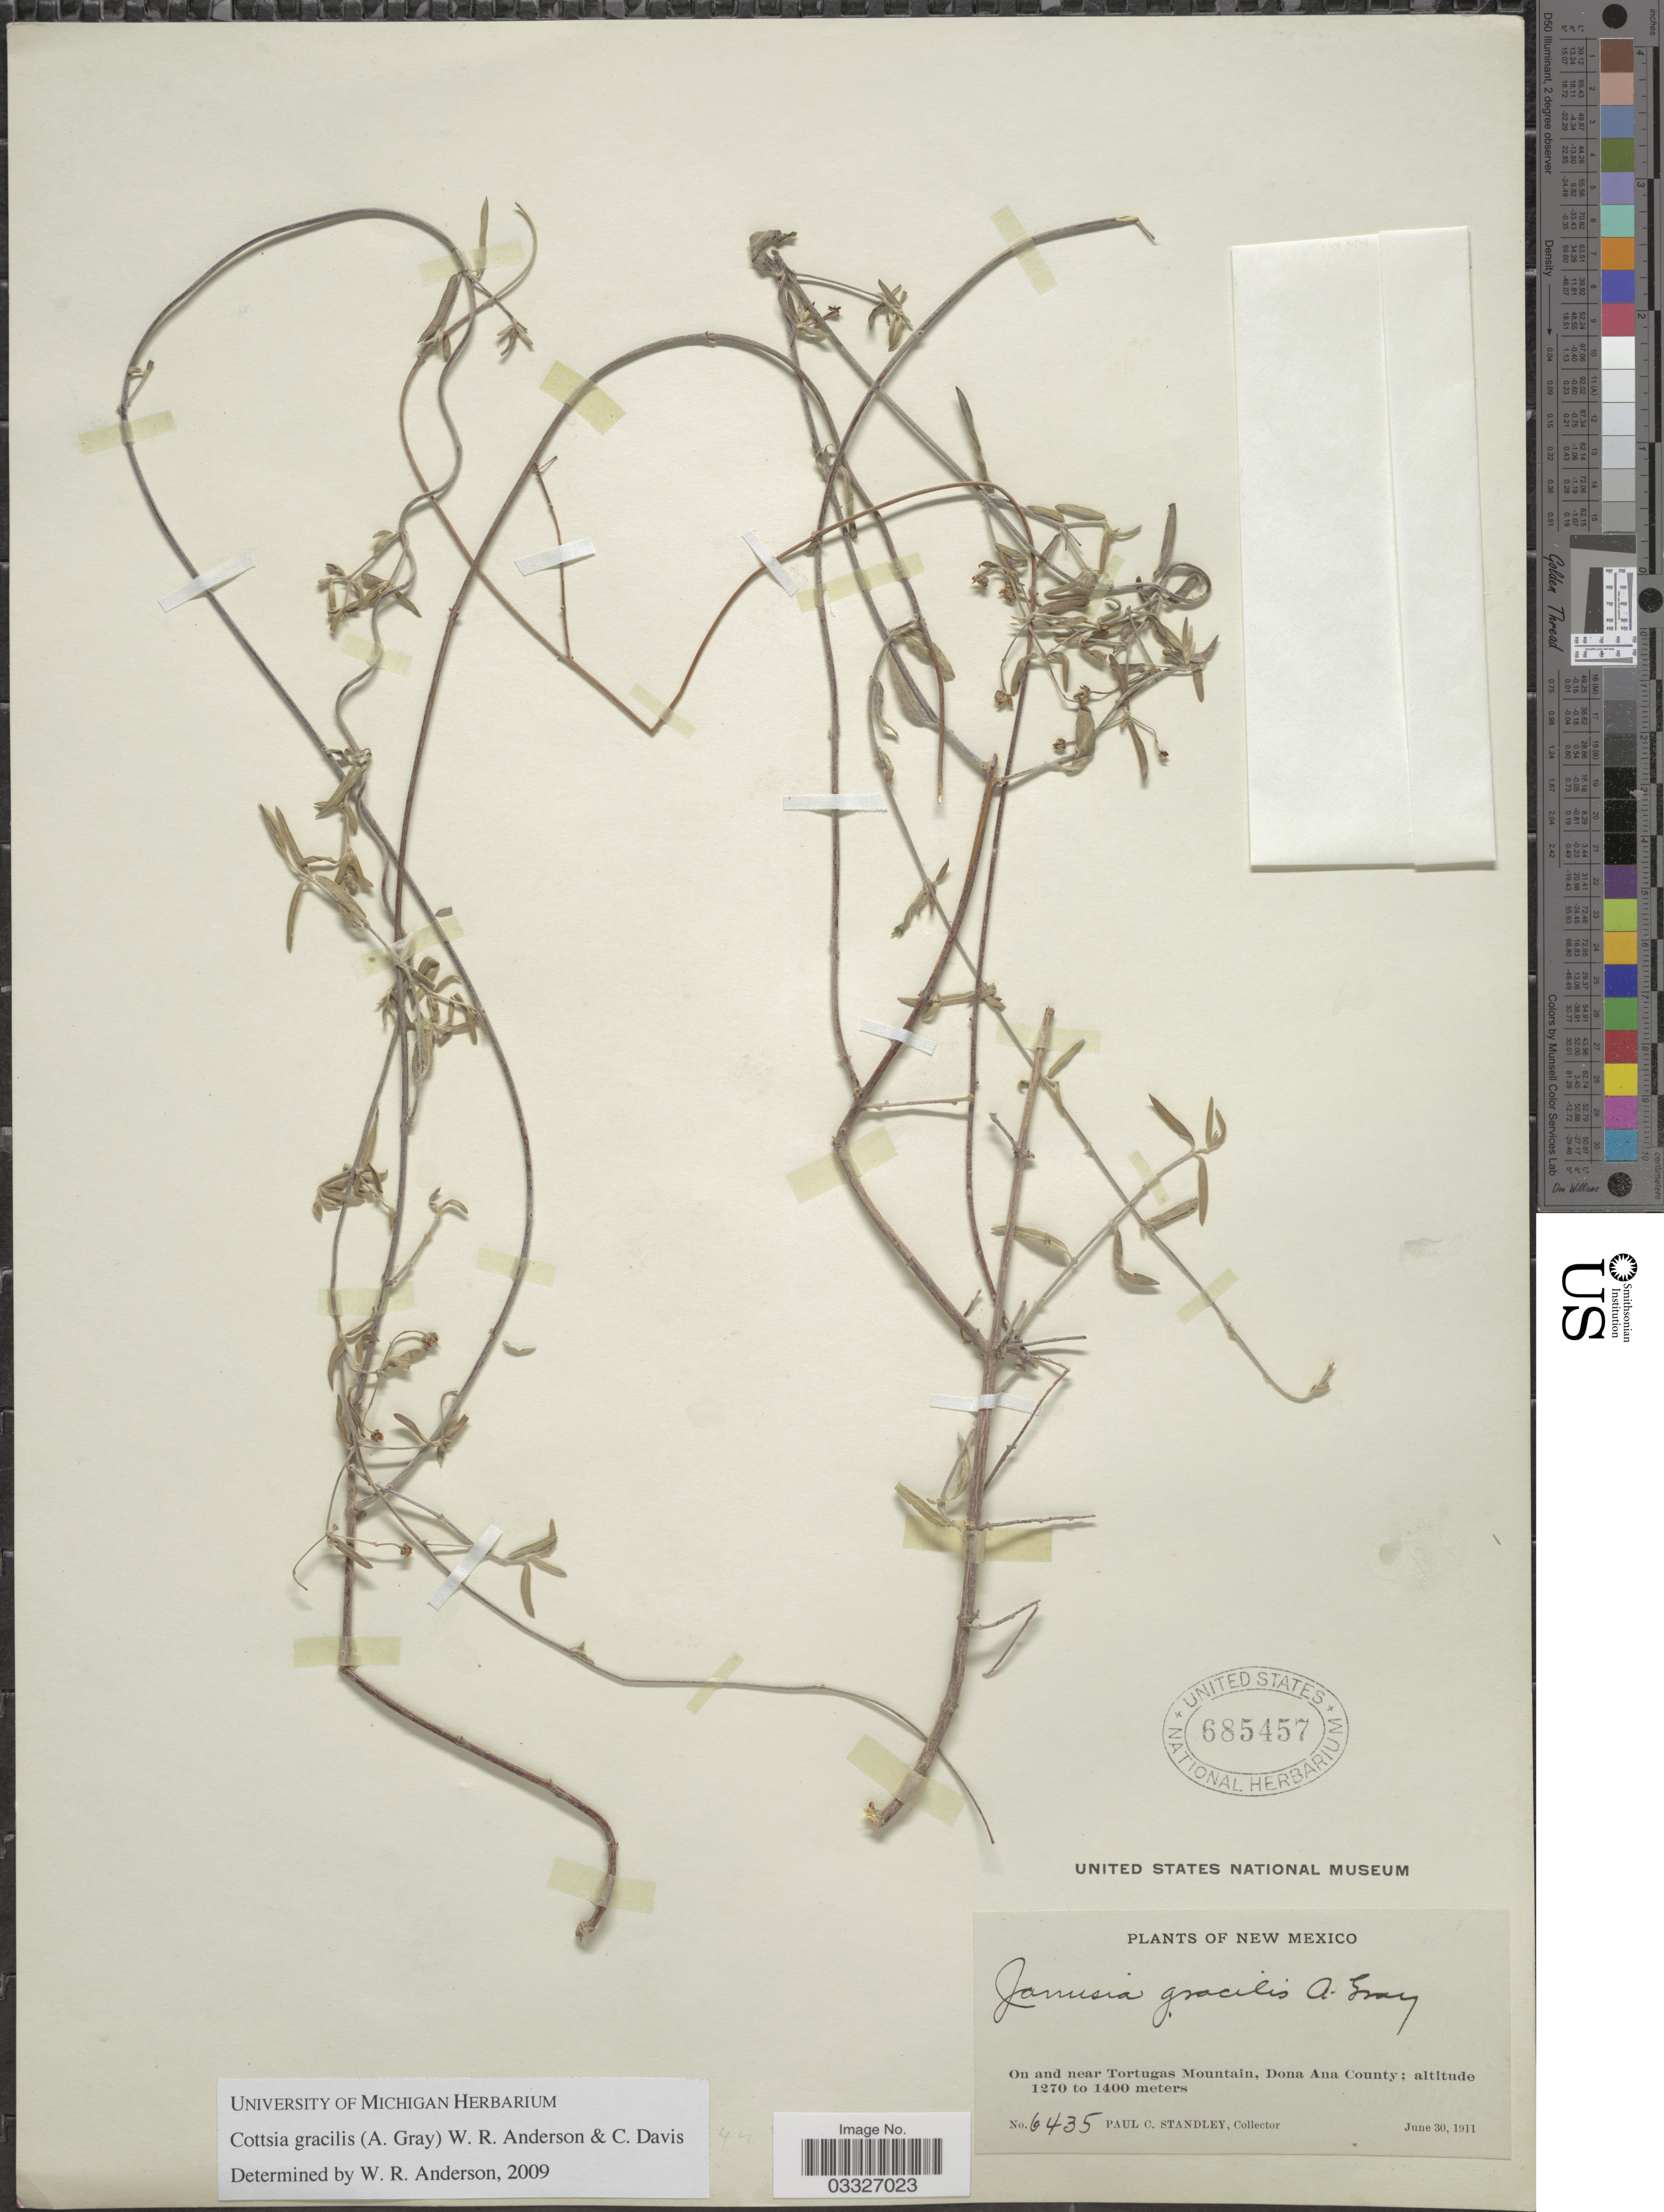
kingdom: Plantae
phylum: Tracheophyta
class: Magnoliopsida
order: Malpighiales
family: Malpighiaceae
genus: Cottsia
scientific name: Cottsia gracilis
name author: (A. Gray) W.R. Anderson & C. Davis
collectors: P. C. Standley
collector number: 6435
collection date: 1911-06-30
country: United States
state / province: New Mexico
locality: On and near Tortugas Mountain, Dona Ana County.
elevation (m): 1270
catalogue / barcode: US 685457